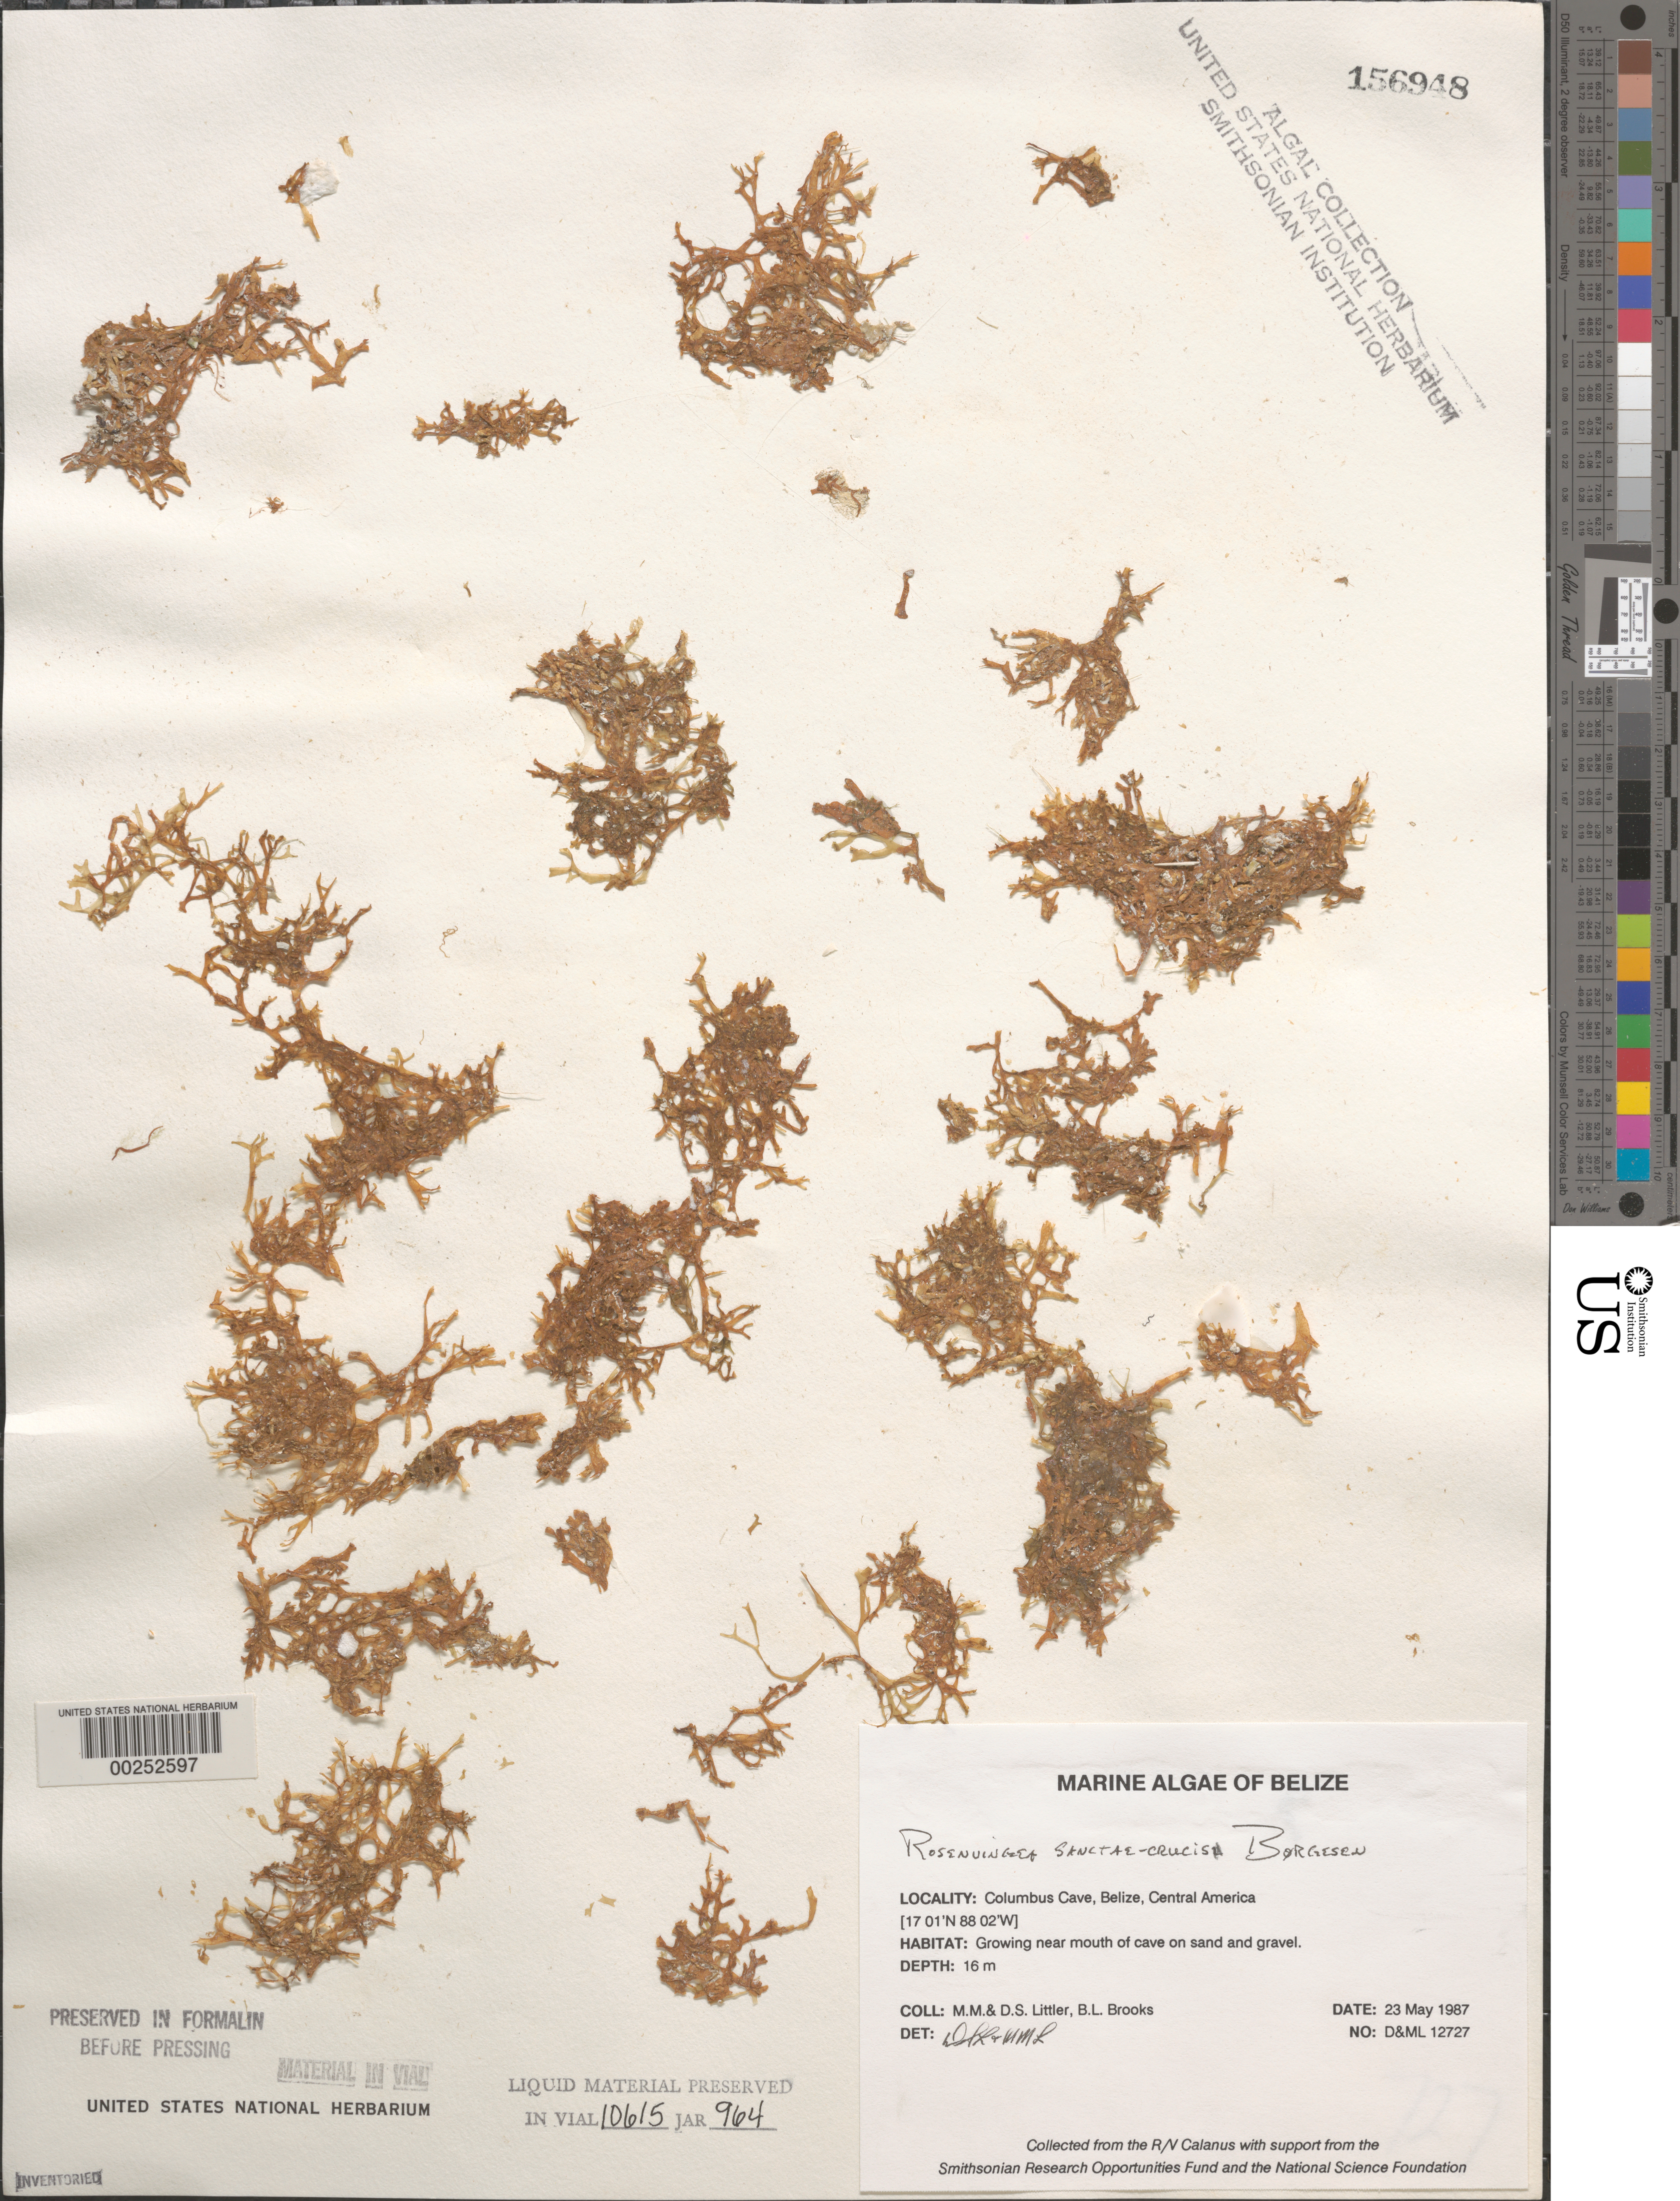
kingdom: Chromista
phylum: Ochrophyta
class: Phaeophyceae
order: Scytosiphonales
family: Scytosiphonaceae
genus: Rosenvingea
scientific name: Rosenvingea sanctae-crucis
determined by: Littler, D. S.; Littler, M. M.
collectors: M. M. Littler, D. S. Littler & B. Brooks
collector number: D&ML 12727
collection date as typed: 23 May 1987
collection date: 1987-05-23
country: Belize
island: Columbus Cay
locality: Columbus Cay Cave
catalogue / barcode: US 156948